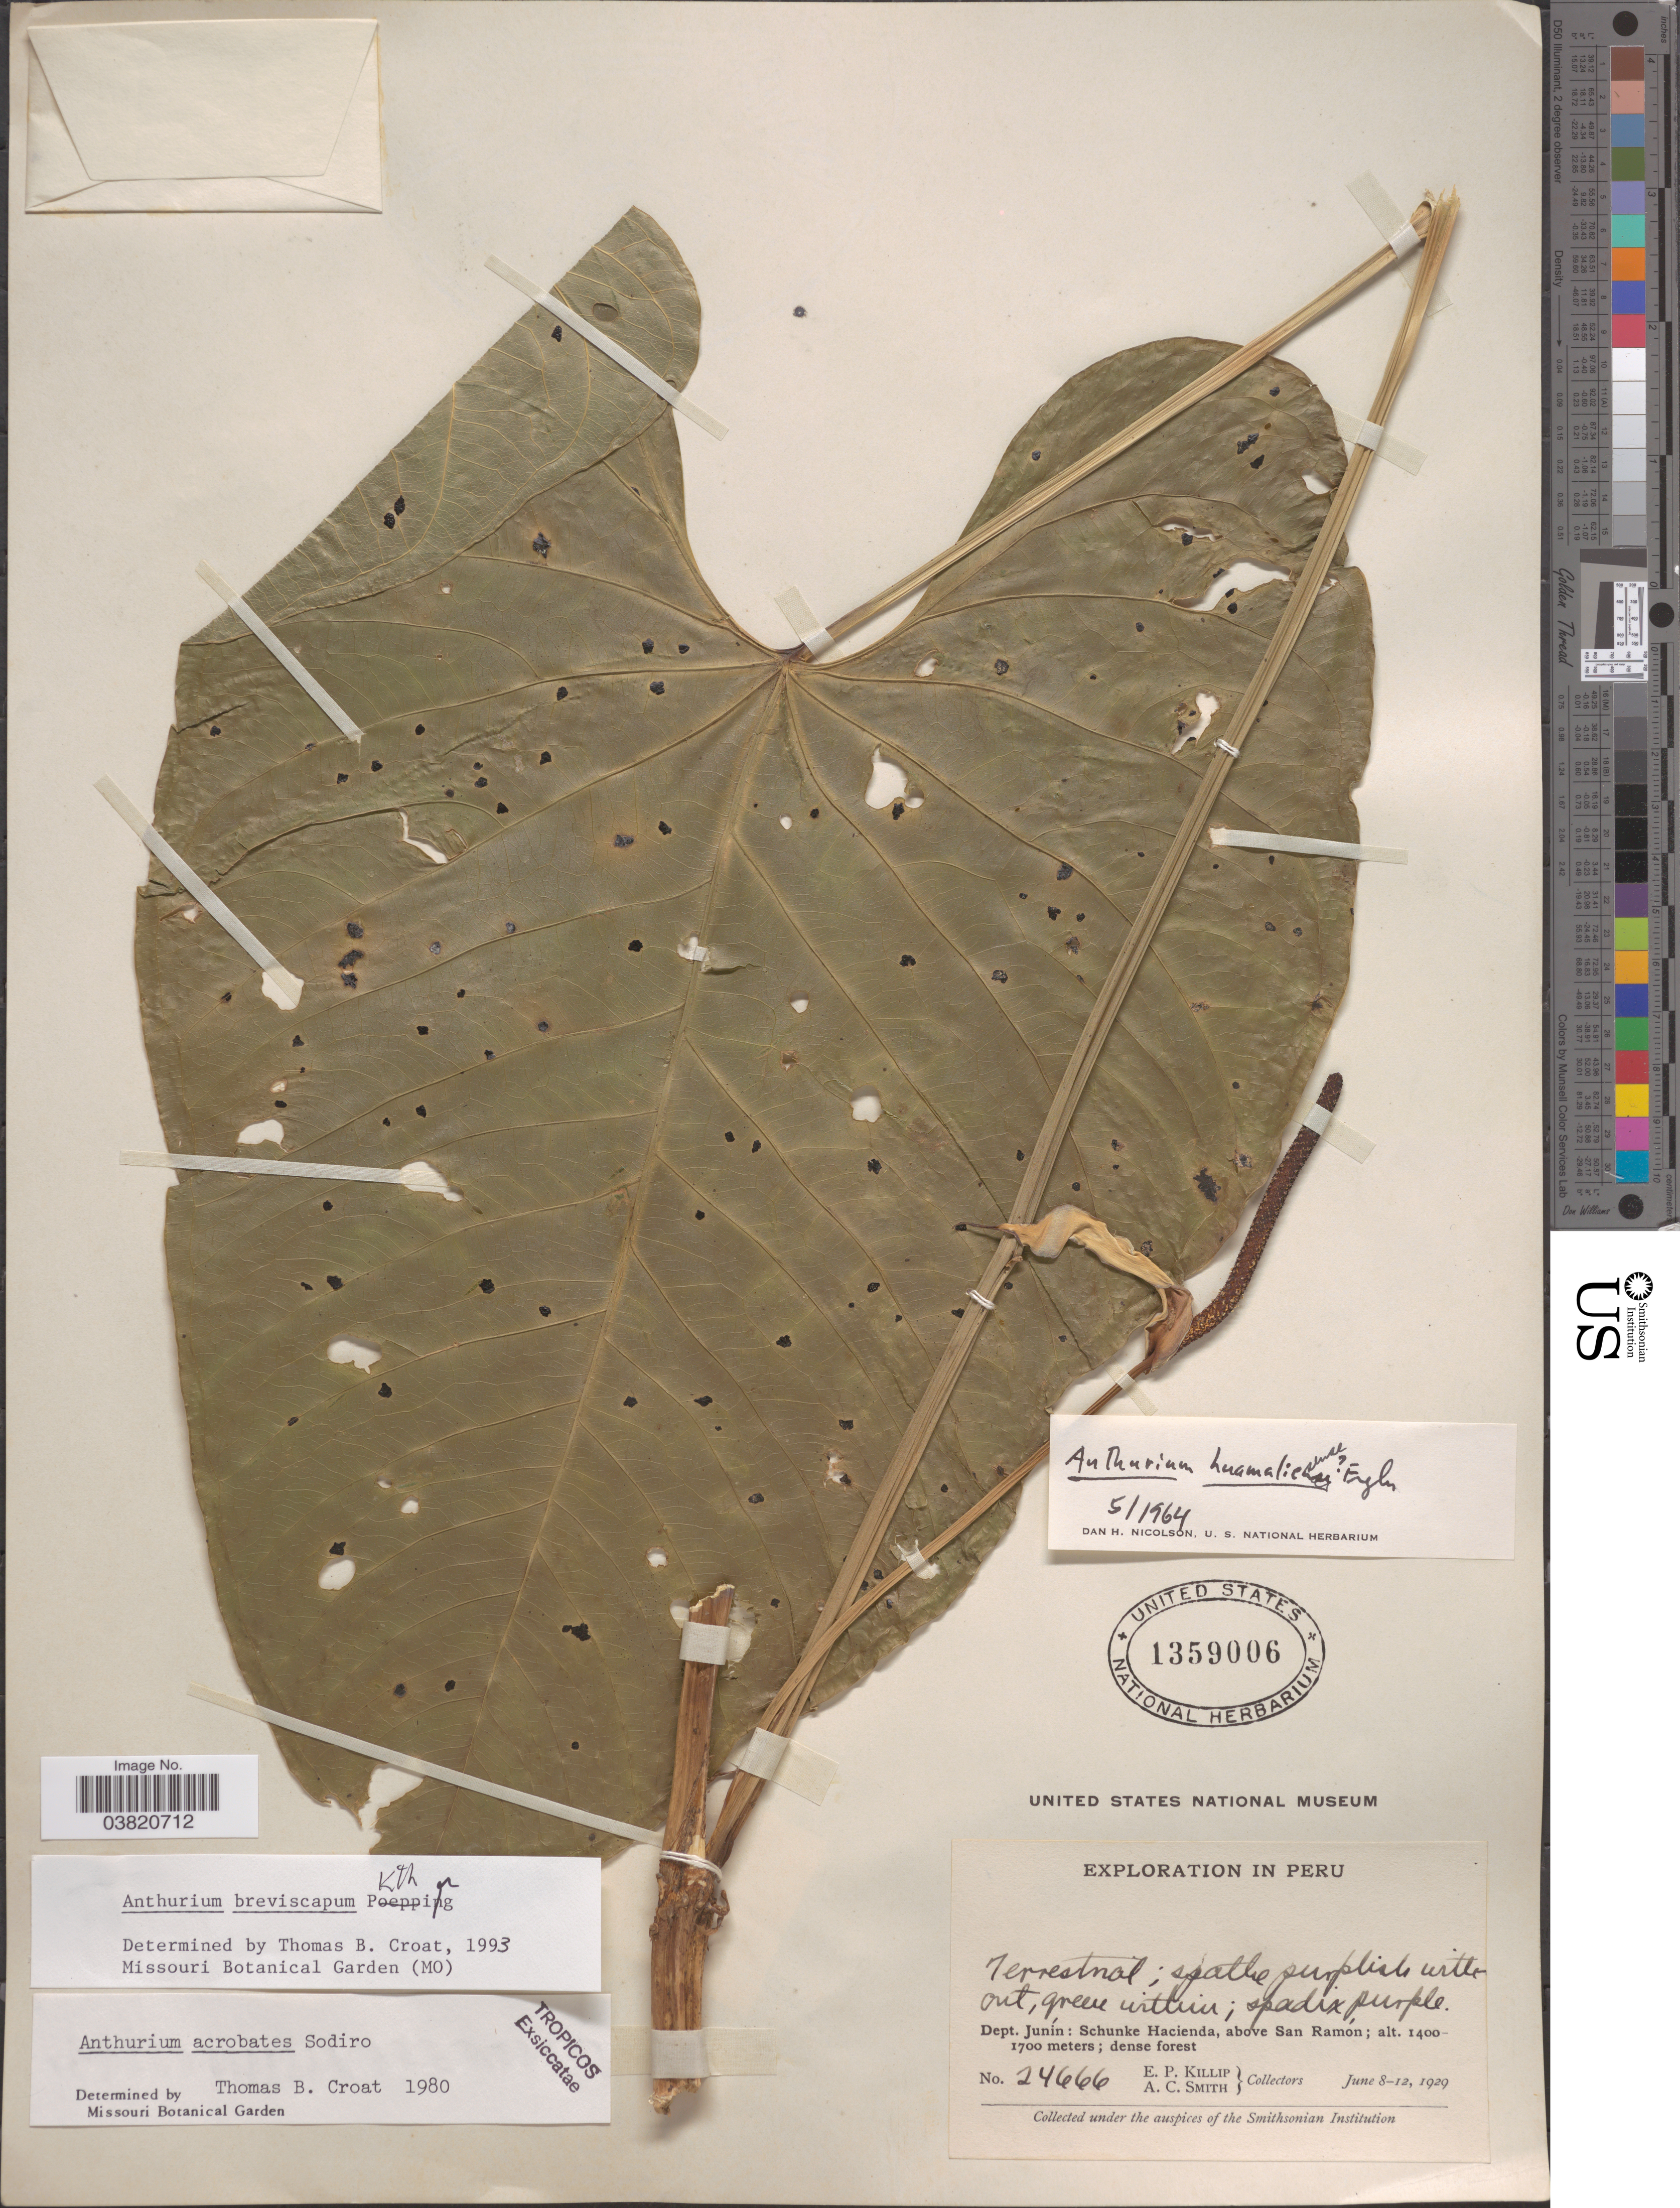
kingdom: Plantae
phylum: Tracheophyta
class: Liliopsida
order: Alismatales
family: Araceae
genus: Anthurium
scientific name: Anthurium breviscapum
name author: Kunth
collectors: E. P. Killip & A. C. Smith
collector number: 24666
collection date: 1929-06-08/1929-06-12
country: Peru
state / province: Junín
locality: Dept. Junín: Schunke Hacienda, above San Ramón.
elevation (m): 1400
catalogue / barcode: US 1359006